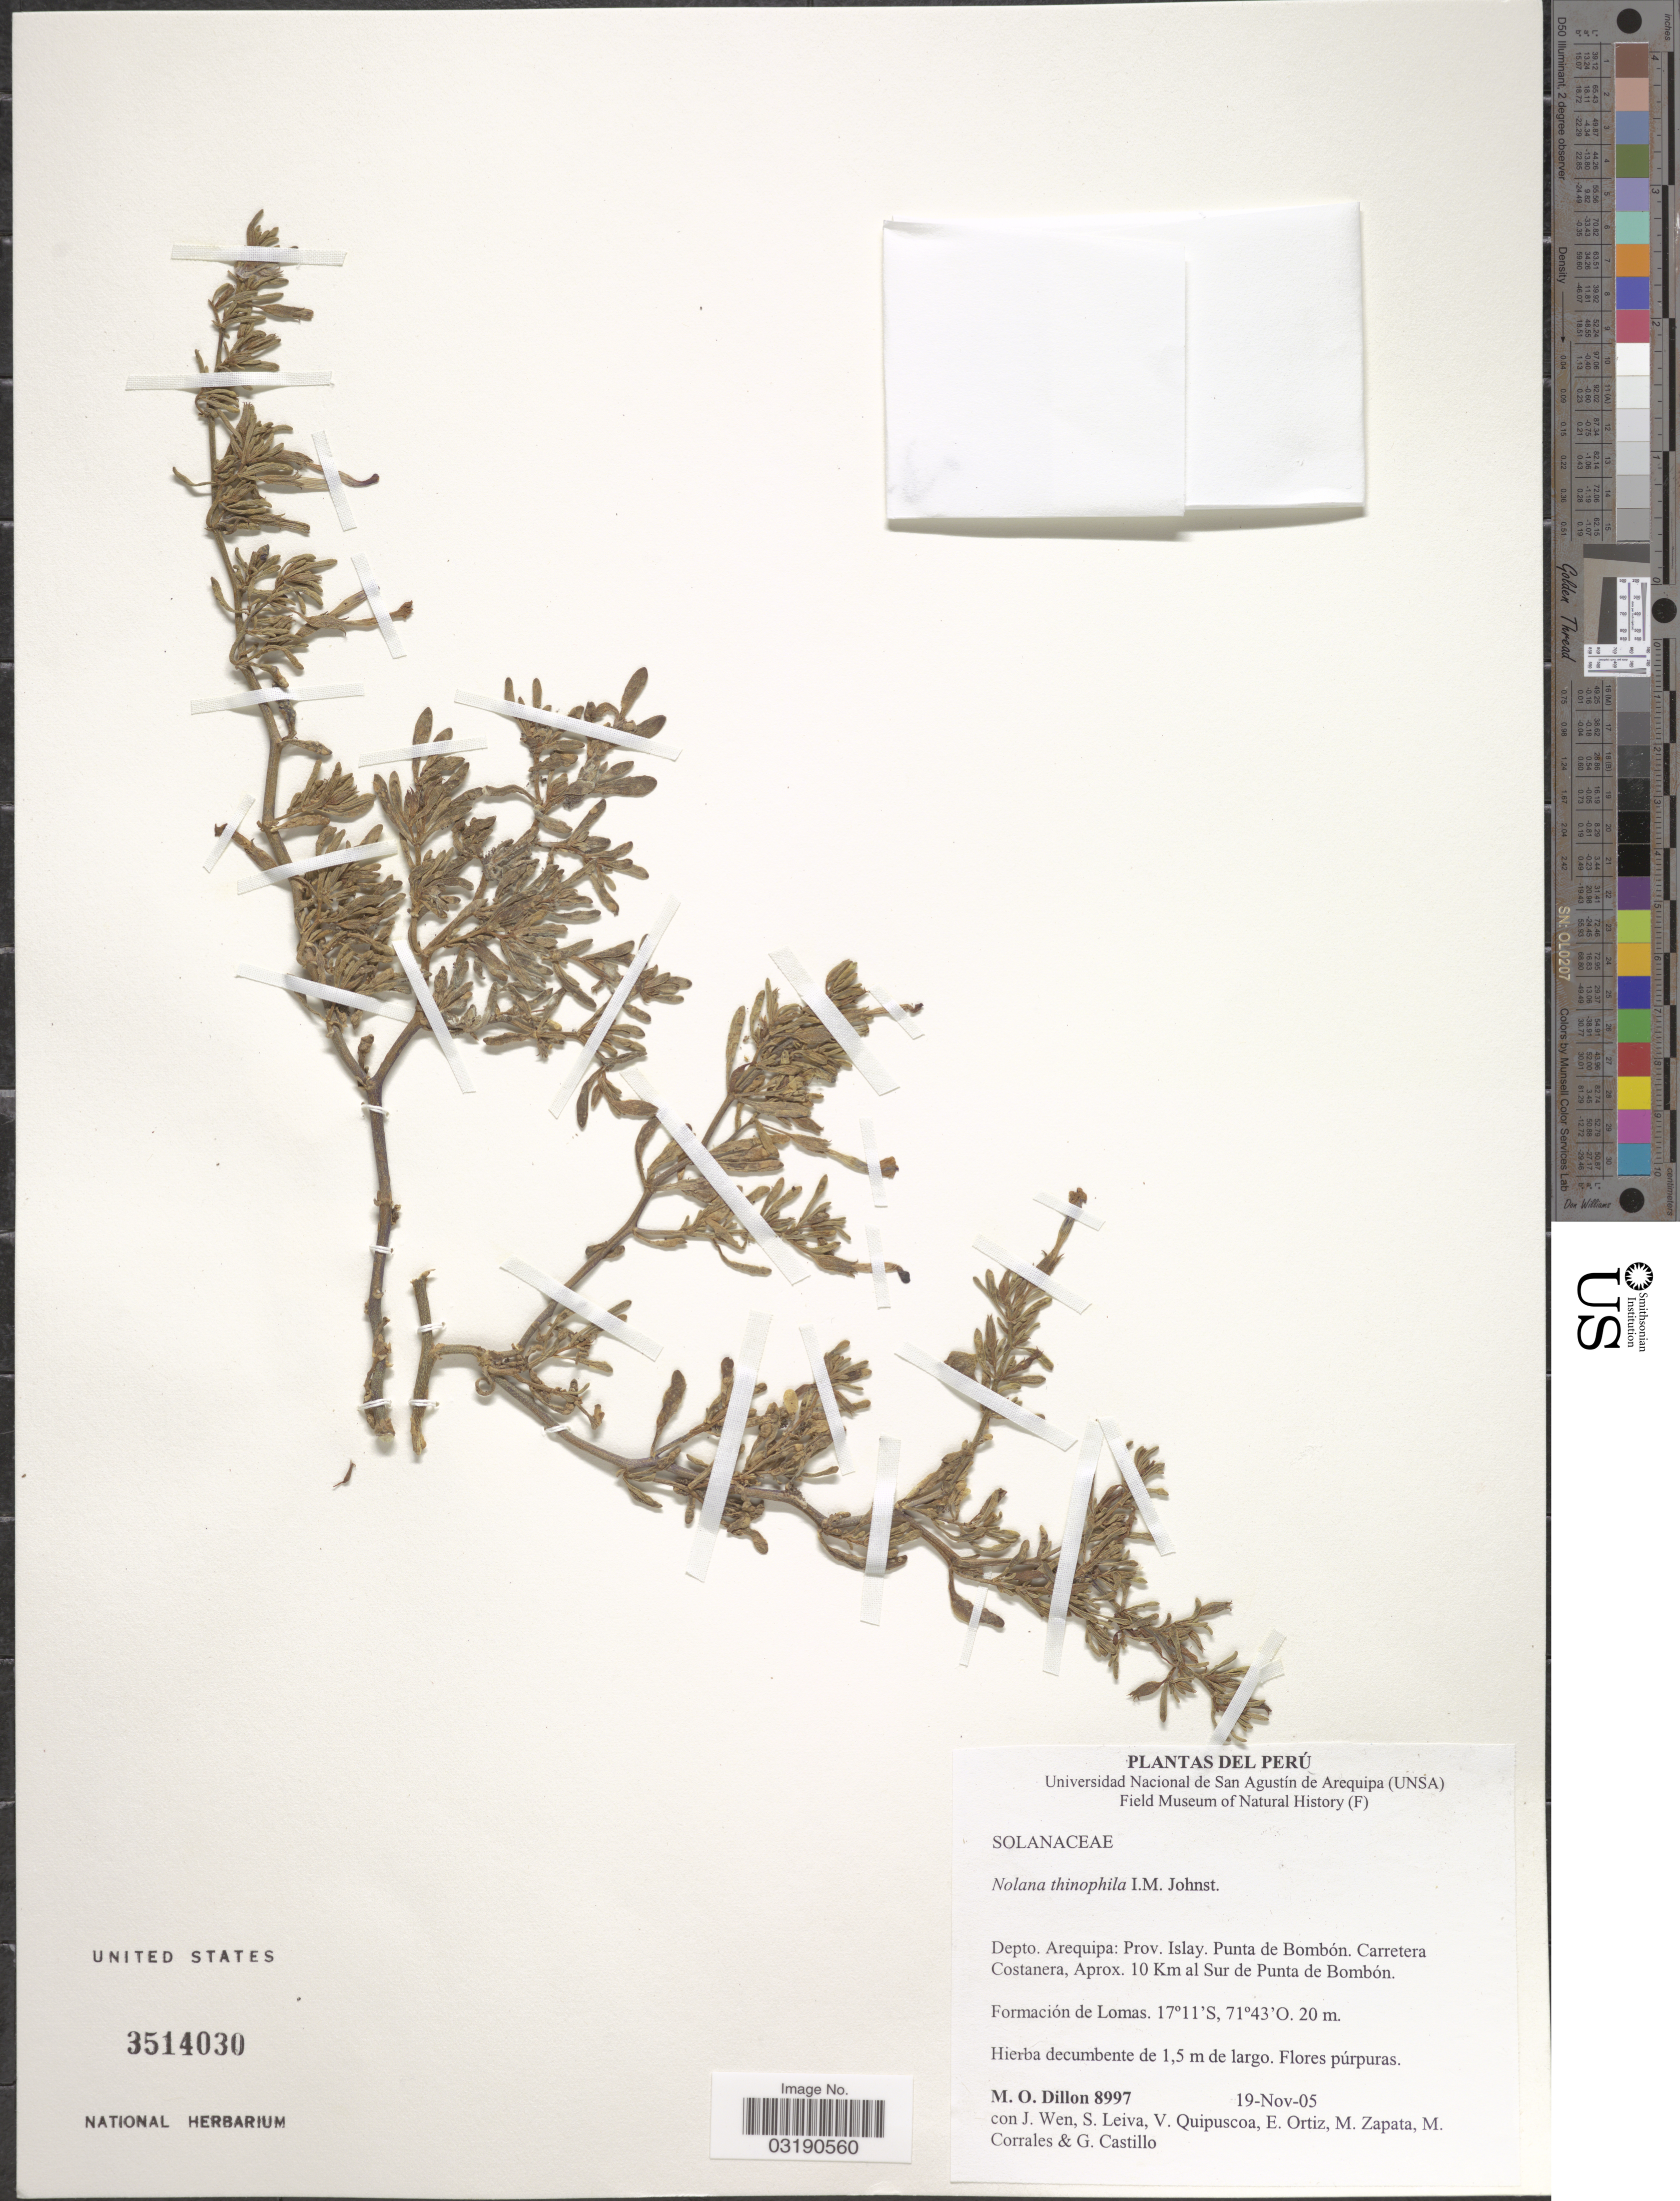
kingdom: Plantae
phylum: Tracheophyta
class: Magnoliopsida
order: Solanales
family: Solanaceae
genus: Nolana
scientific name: Nolana thinophila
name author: I.M. Johnst.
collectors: M. O. Dillon, J. Wen, S. Leiva, V. Quipuscoa & et al.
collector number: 8997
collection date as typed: Transcribed d/m/y: 19/11/5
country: Peru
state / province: Arequipa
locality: Depto. Arequipa: Prov. Islay. Punta de Bombón. Carretera Costanera, Aprox. 10 Km al Sur de Punta de Bombón.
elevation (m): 20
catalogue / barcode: US 3514030